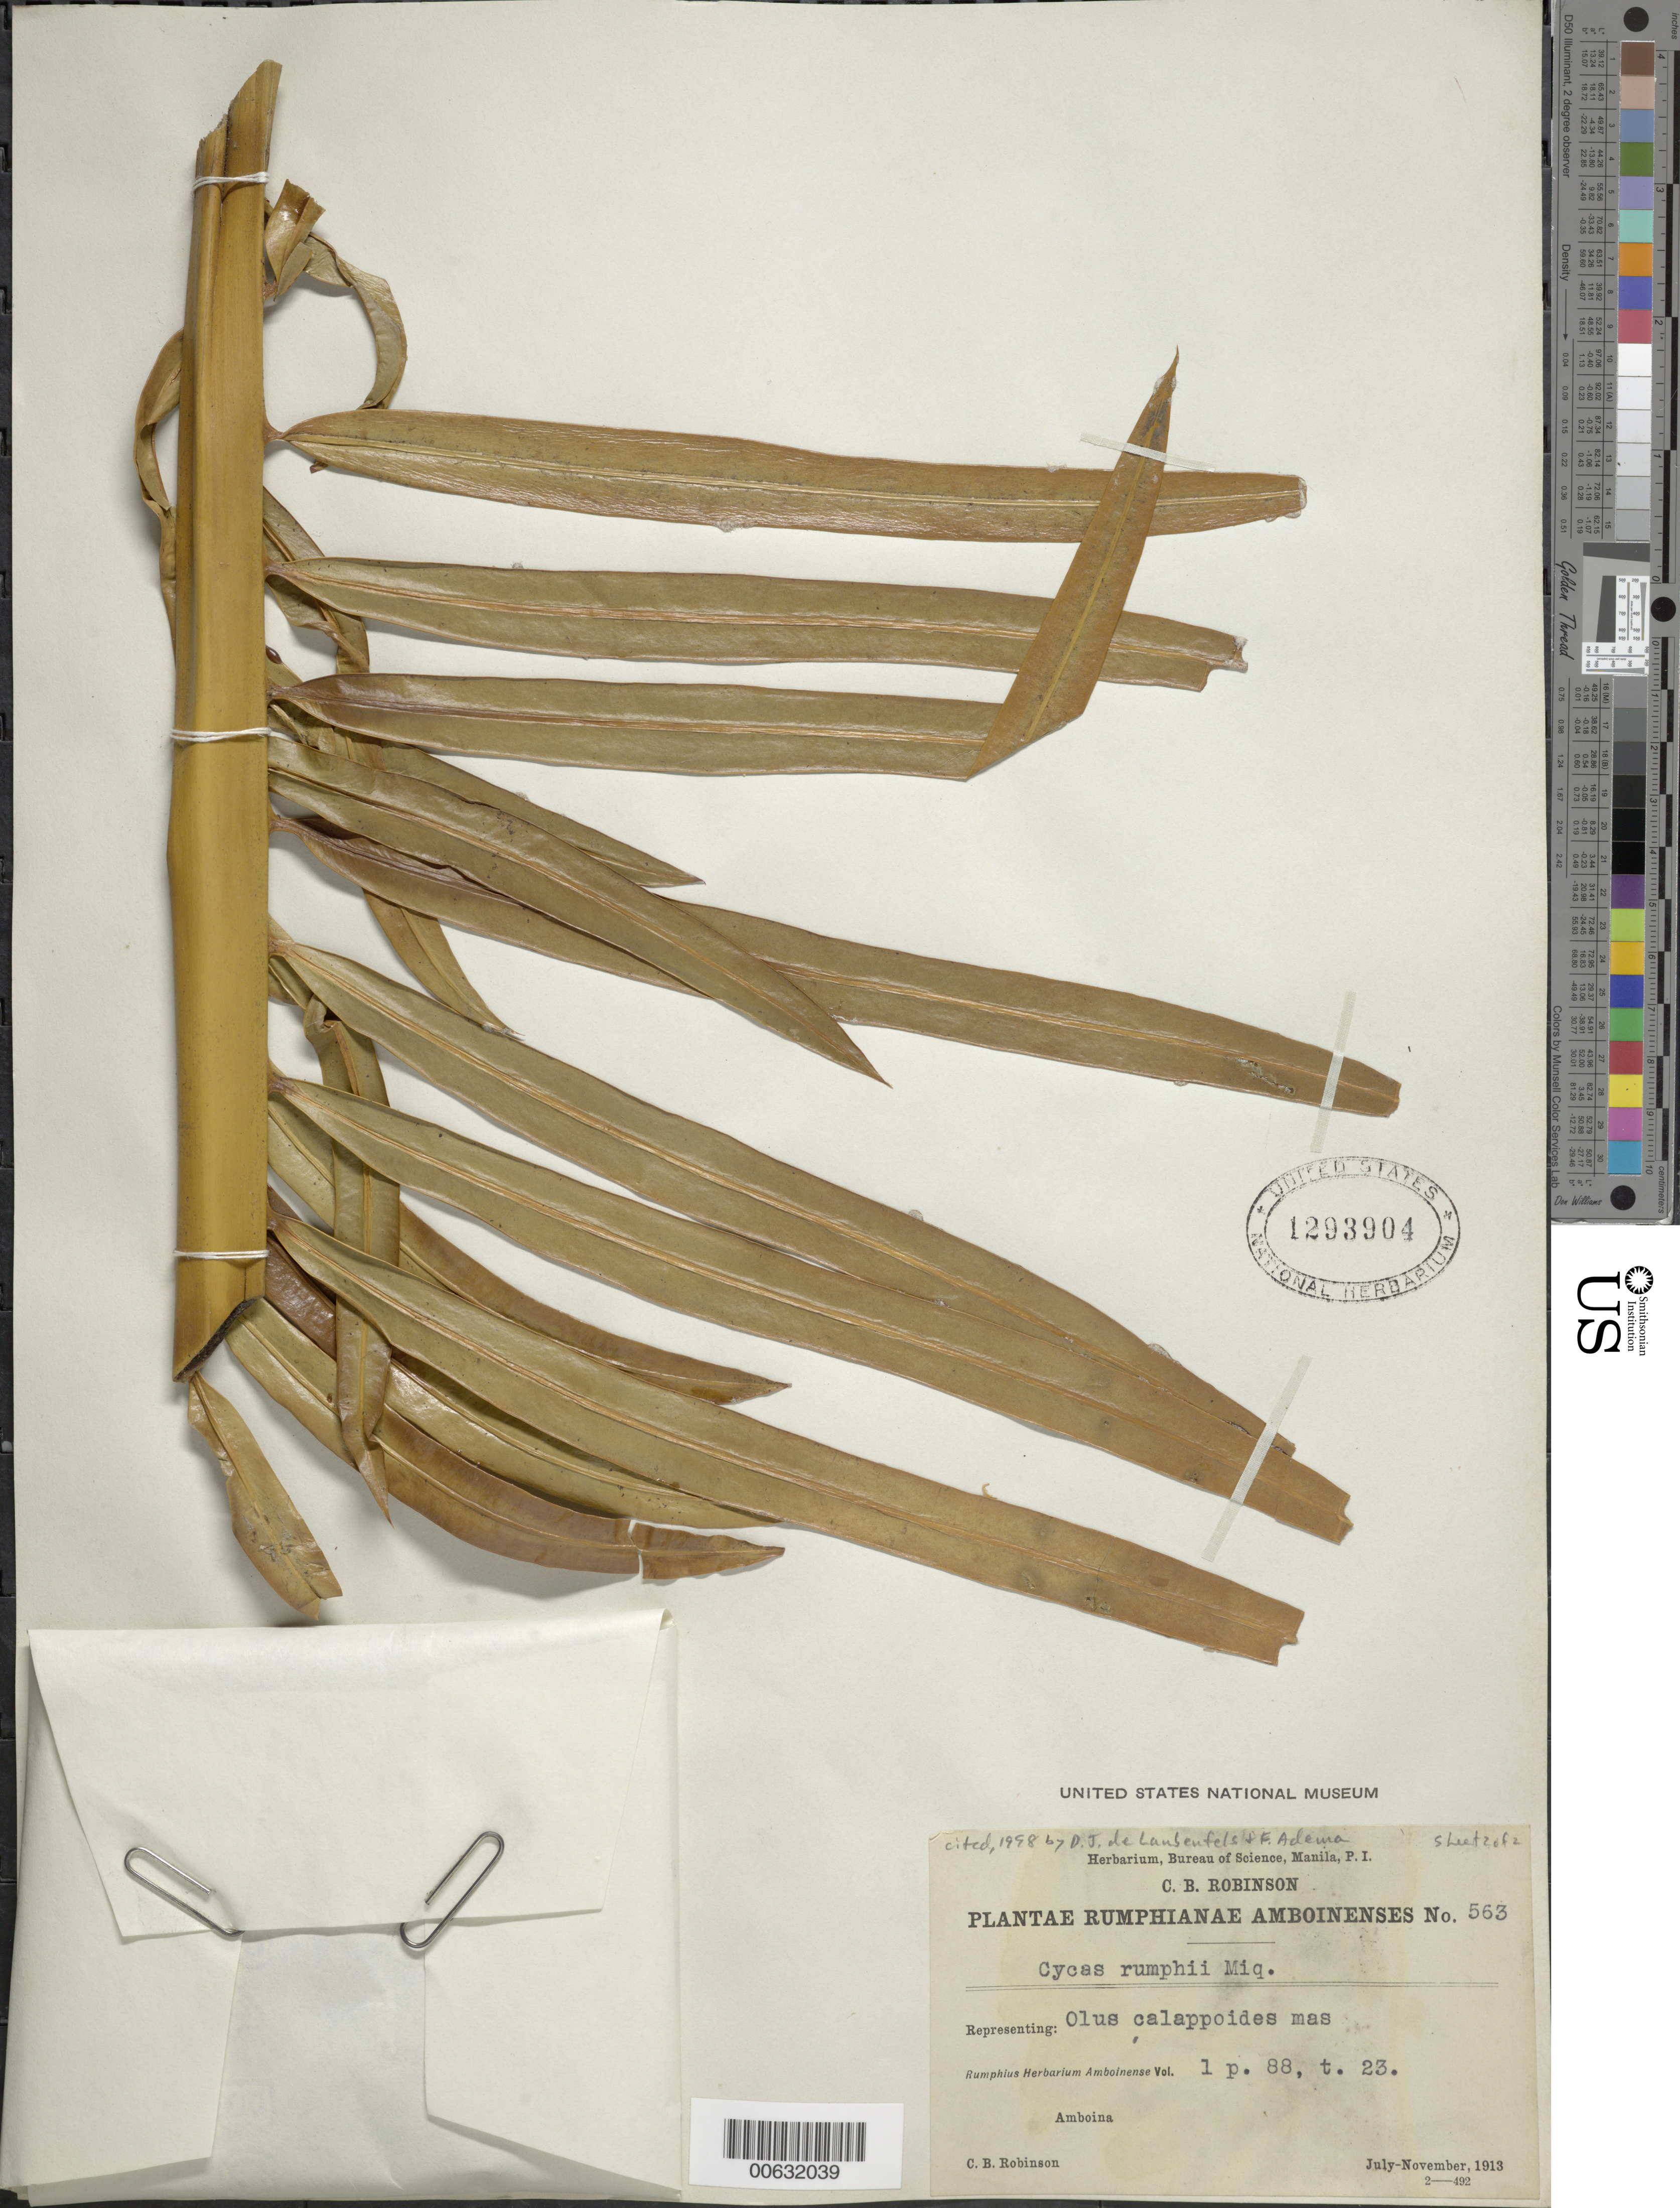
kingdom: Plantae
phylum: Tracheophyta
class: Cycadopsida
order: Cycadales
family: Cycadaceae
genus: Cycas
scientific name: Cycas rumphii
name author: Miq.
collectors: C. Robinson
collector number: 563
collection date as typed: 29 Nov 1913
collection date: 1913-11-29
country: Indonesia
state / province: Maluku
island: Amboina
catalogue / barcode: US 1293904